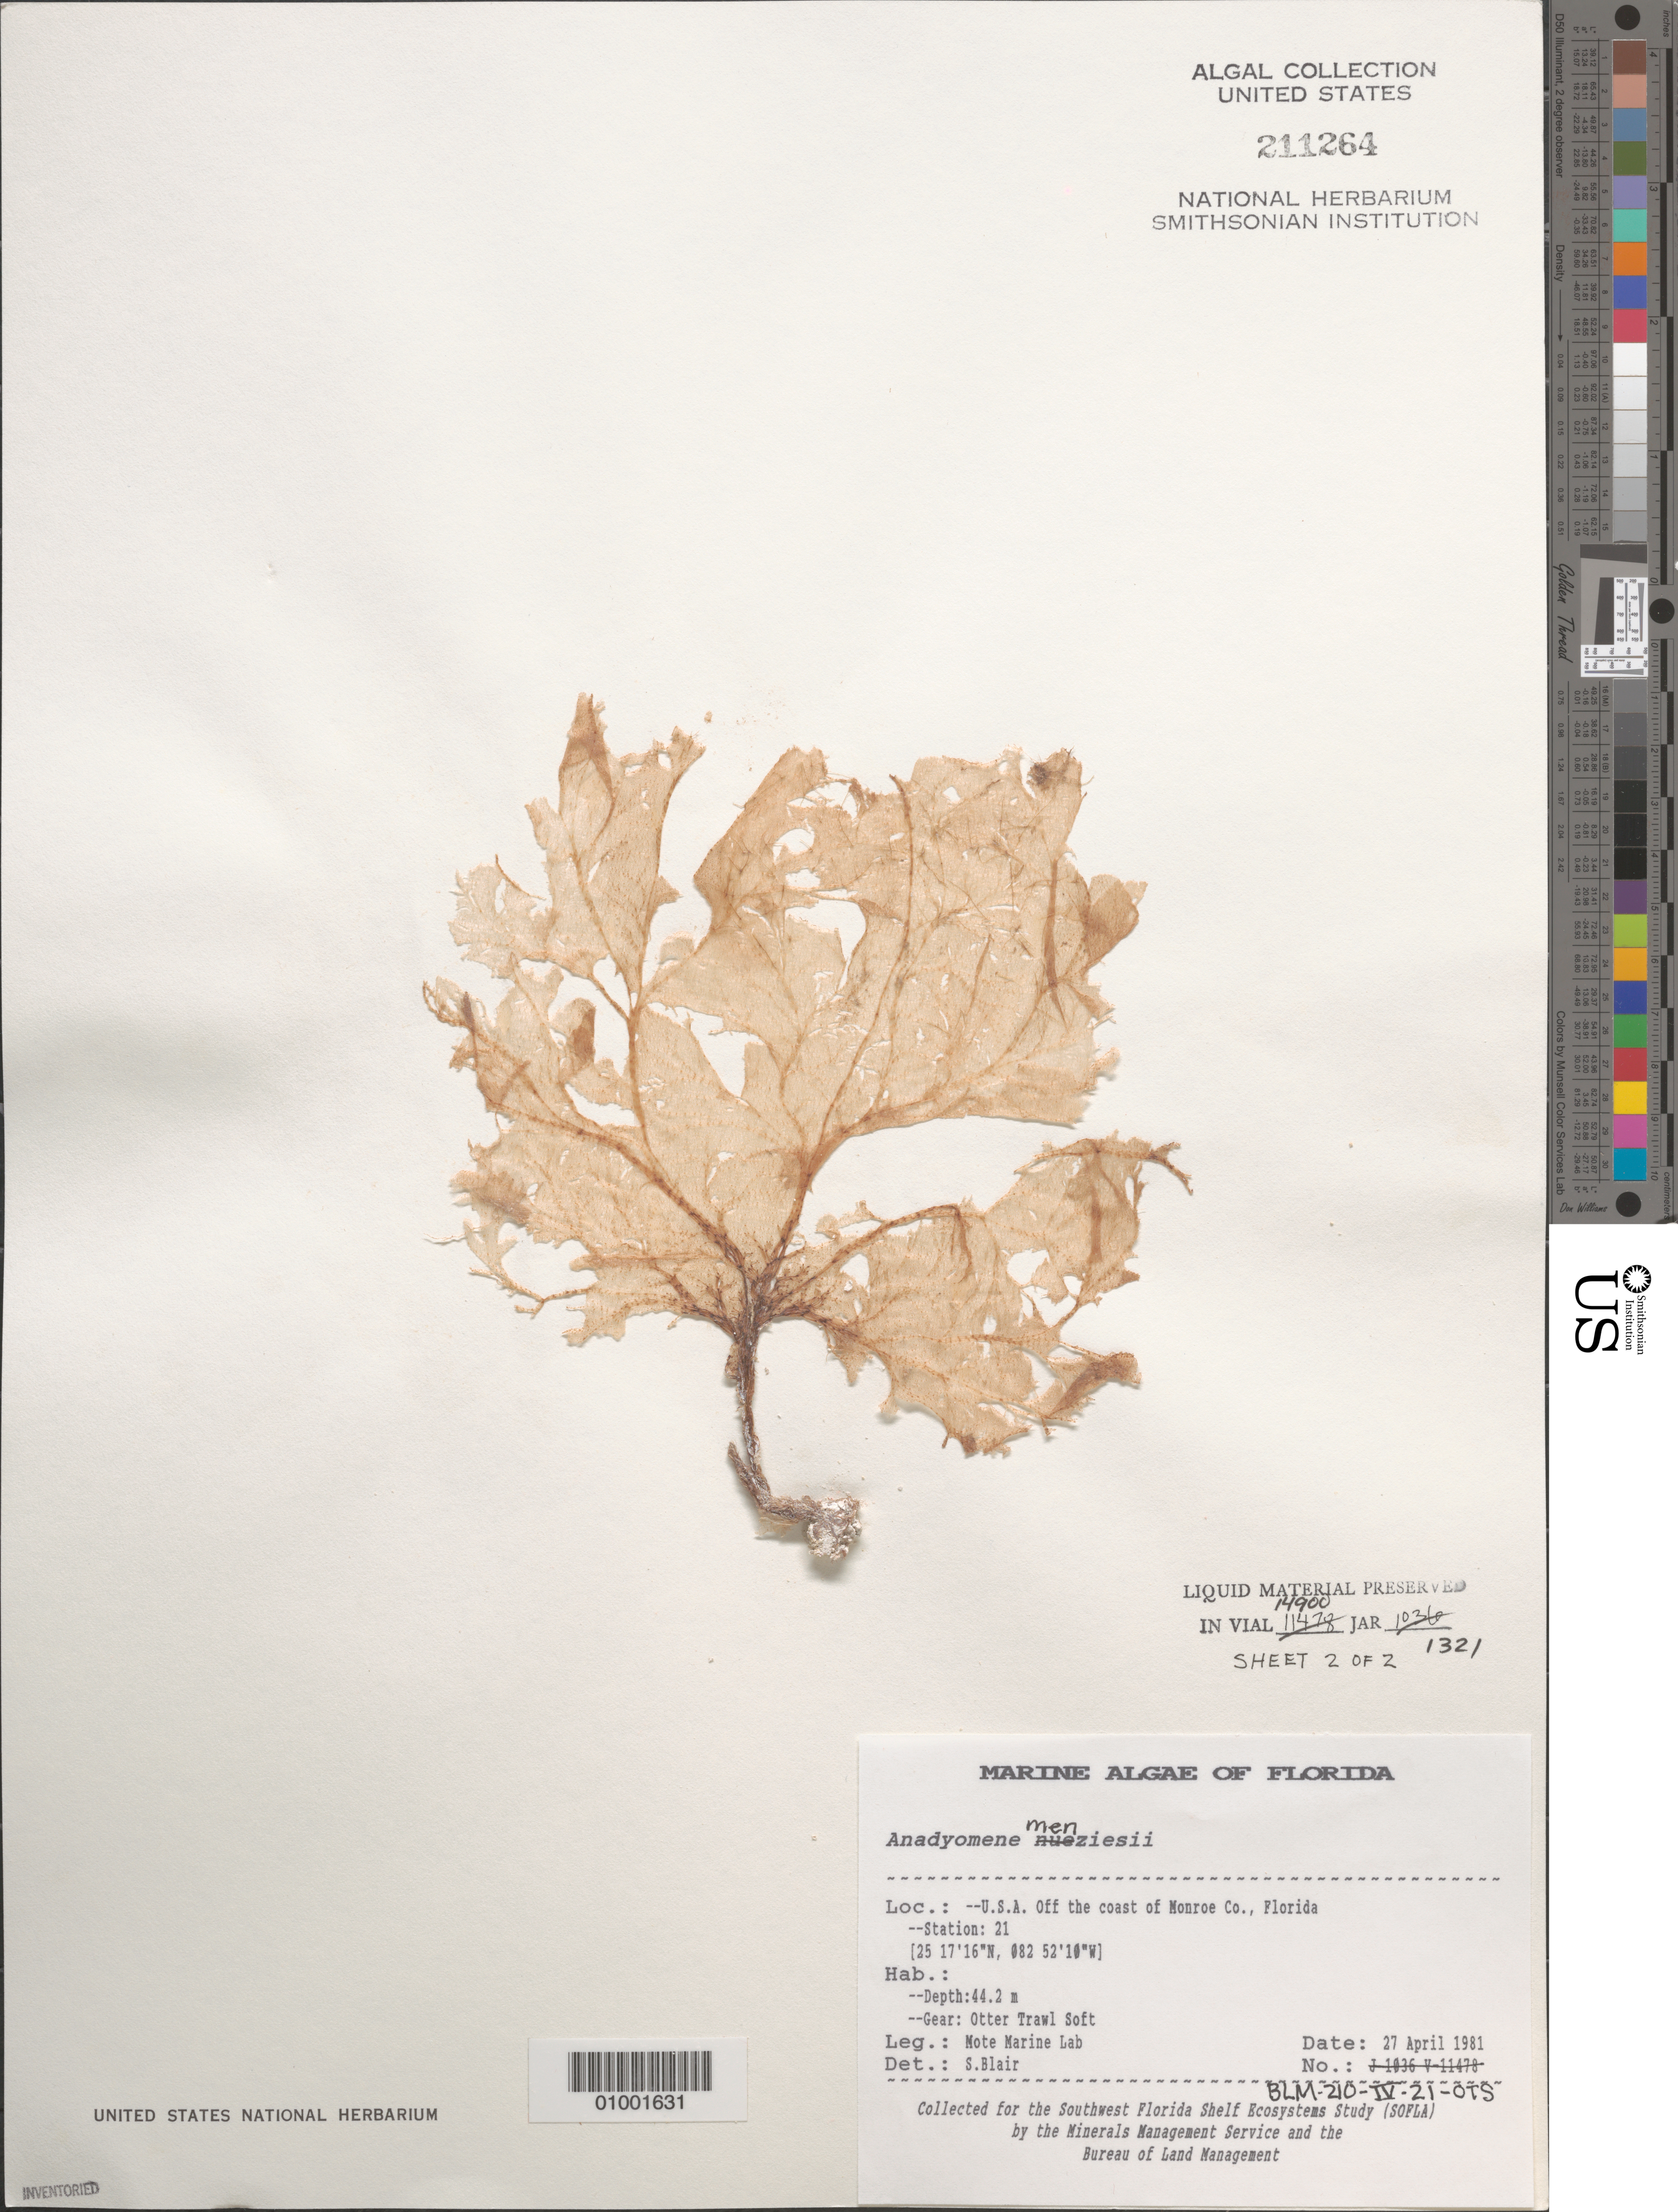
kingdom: Plantae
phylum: Chlorophyta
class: Ulvophyceae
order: Cladophorales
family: Anadyomenaceae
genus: Anadyomene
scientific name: Anadyomene menziesii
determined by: Blair, S. M.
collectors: Mote Marine Laboratory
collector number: BLM-210-IV-21-OTS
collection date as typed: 27 Apr 1981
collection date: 1981-04-27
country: United States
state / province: Florida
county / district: Monroe County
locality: Off coast of Monroe County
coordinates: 25 17'16"N, 82 52'10"W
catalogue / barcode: US 211264